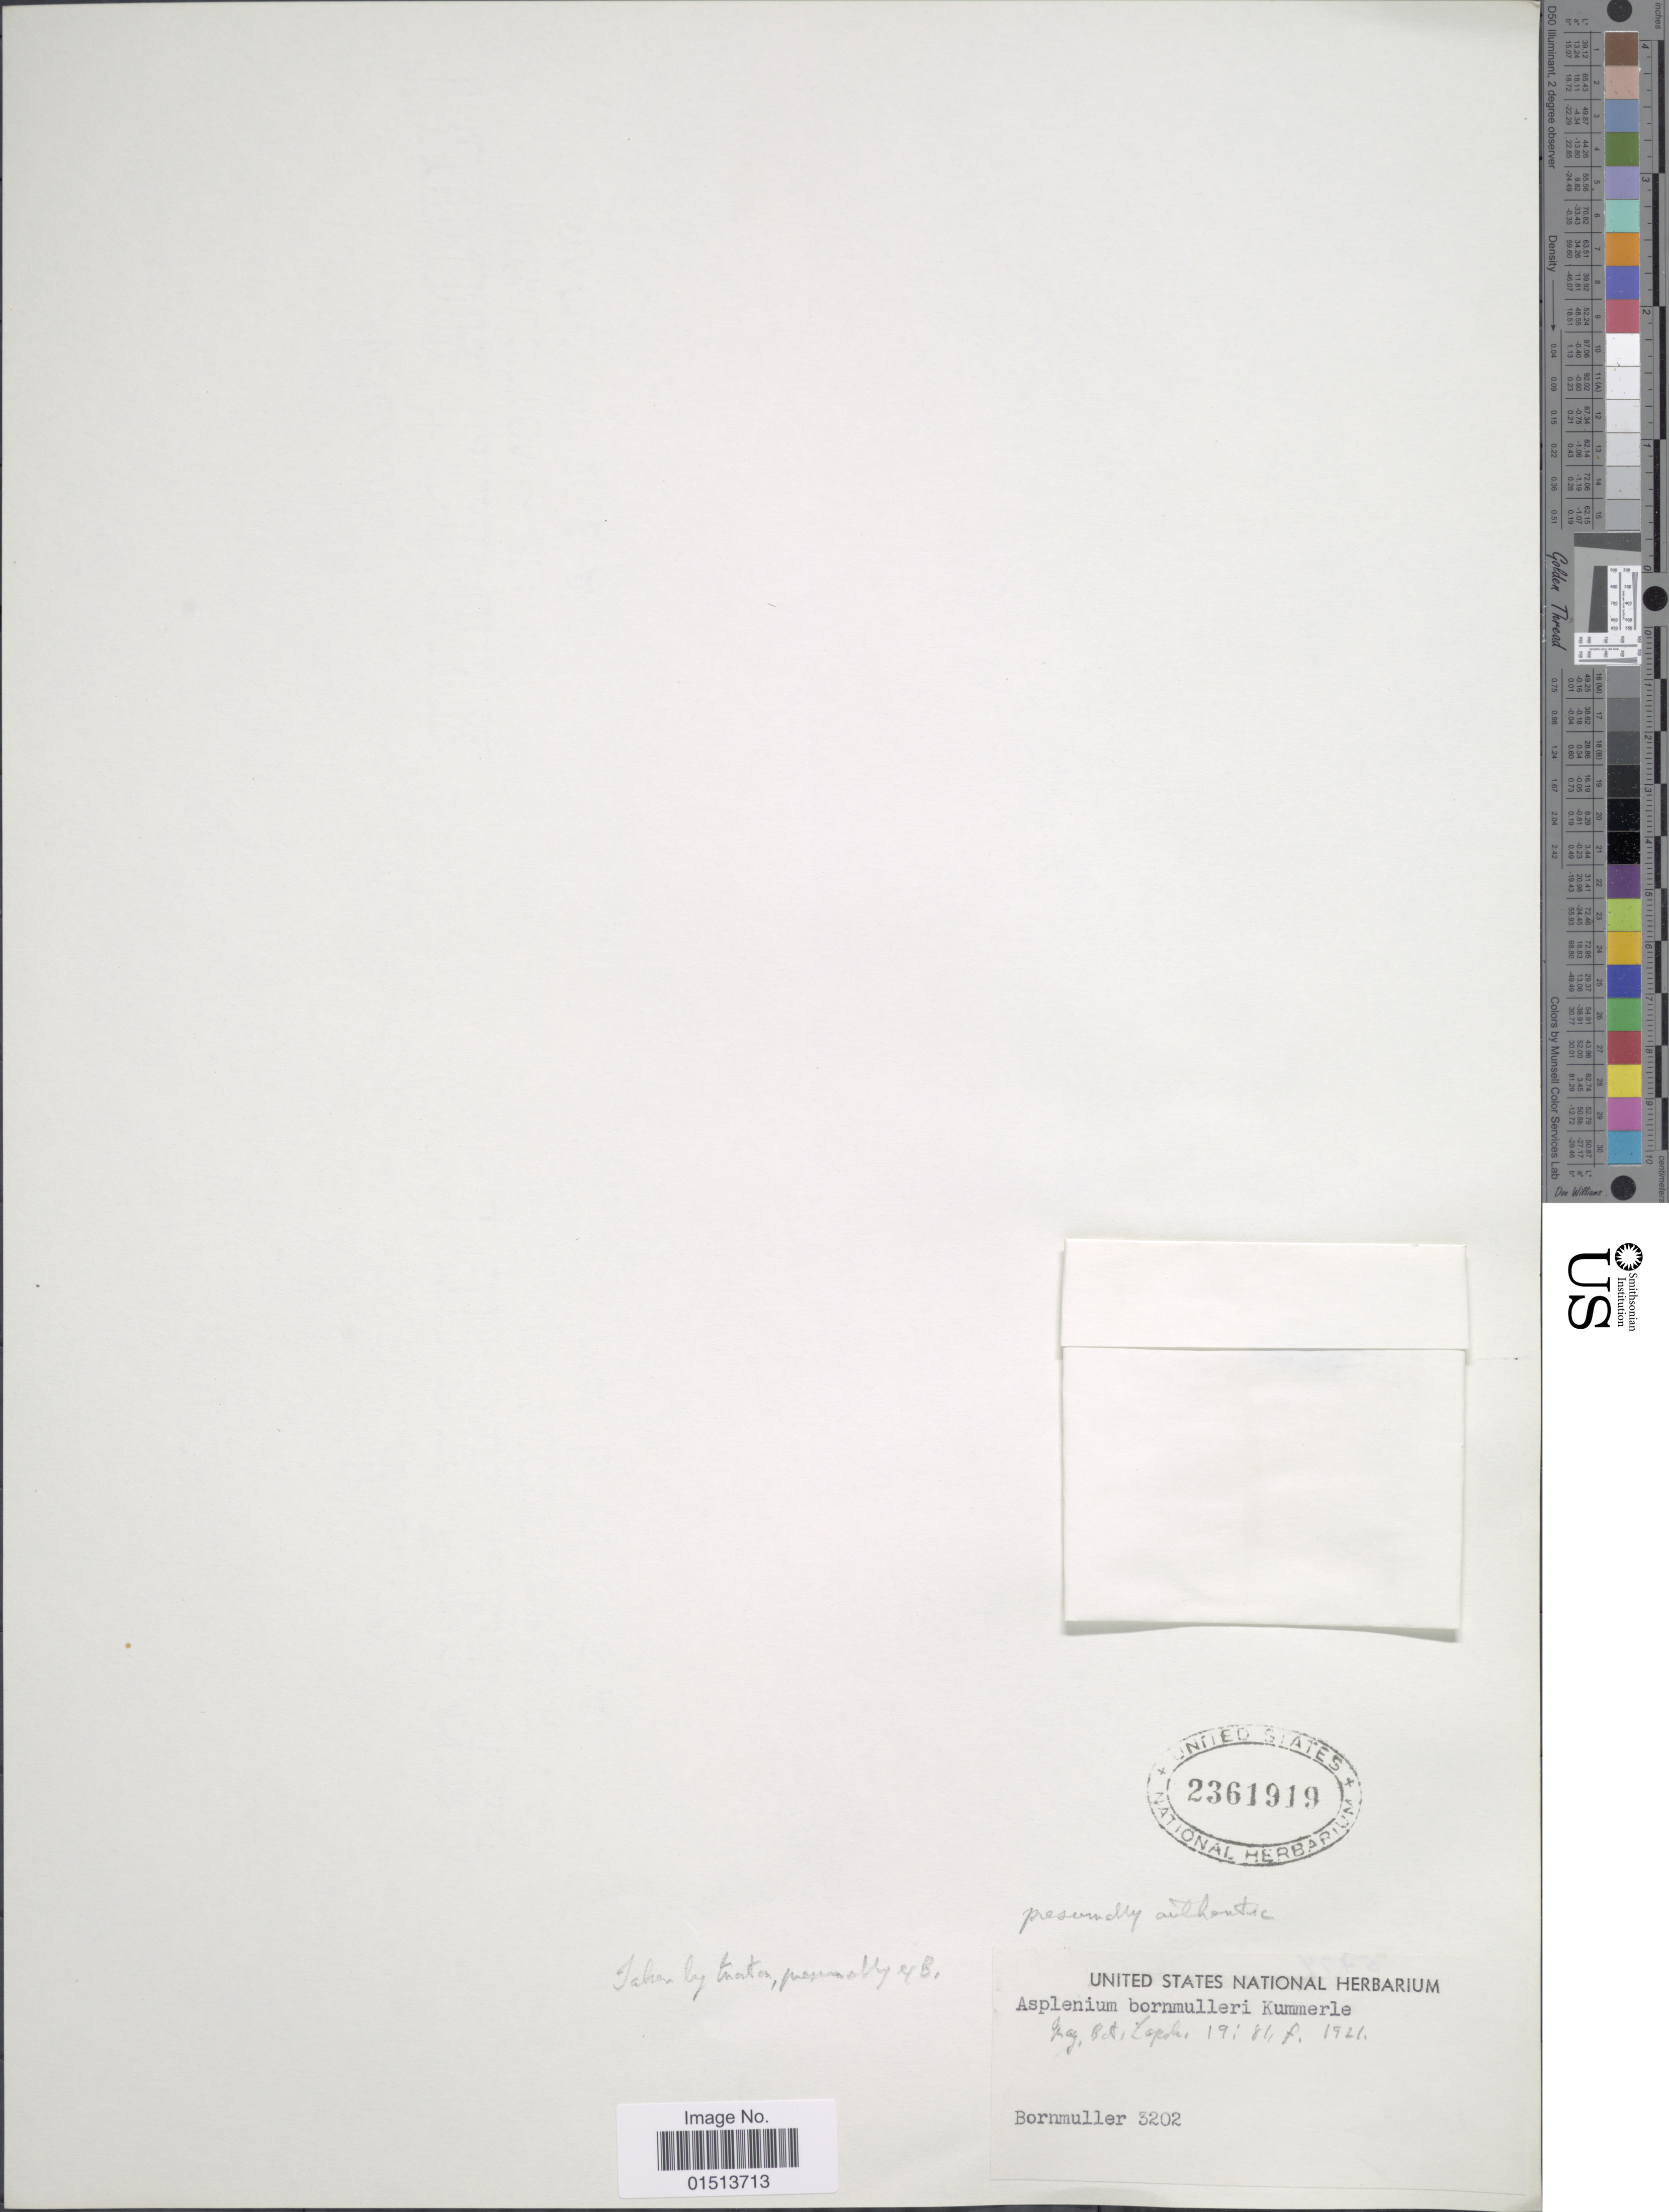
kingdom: Plantae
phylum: Tracheophyta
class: Polypodiopsida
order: Polypodiales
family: Aspleniaceae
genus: Asplenium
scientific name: Asplenium bornmuelleri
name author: Kummerle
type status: Isosyntype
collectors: J. Bornmüller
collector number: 3202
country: North Macedonia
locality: Macedonia, Mt. Markograd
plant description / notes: Fragmentary material of type specimen ex herb. Hamburg [photo of original specimen filed in main herbarium]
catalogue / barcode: US 2361919